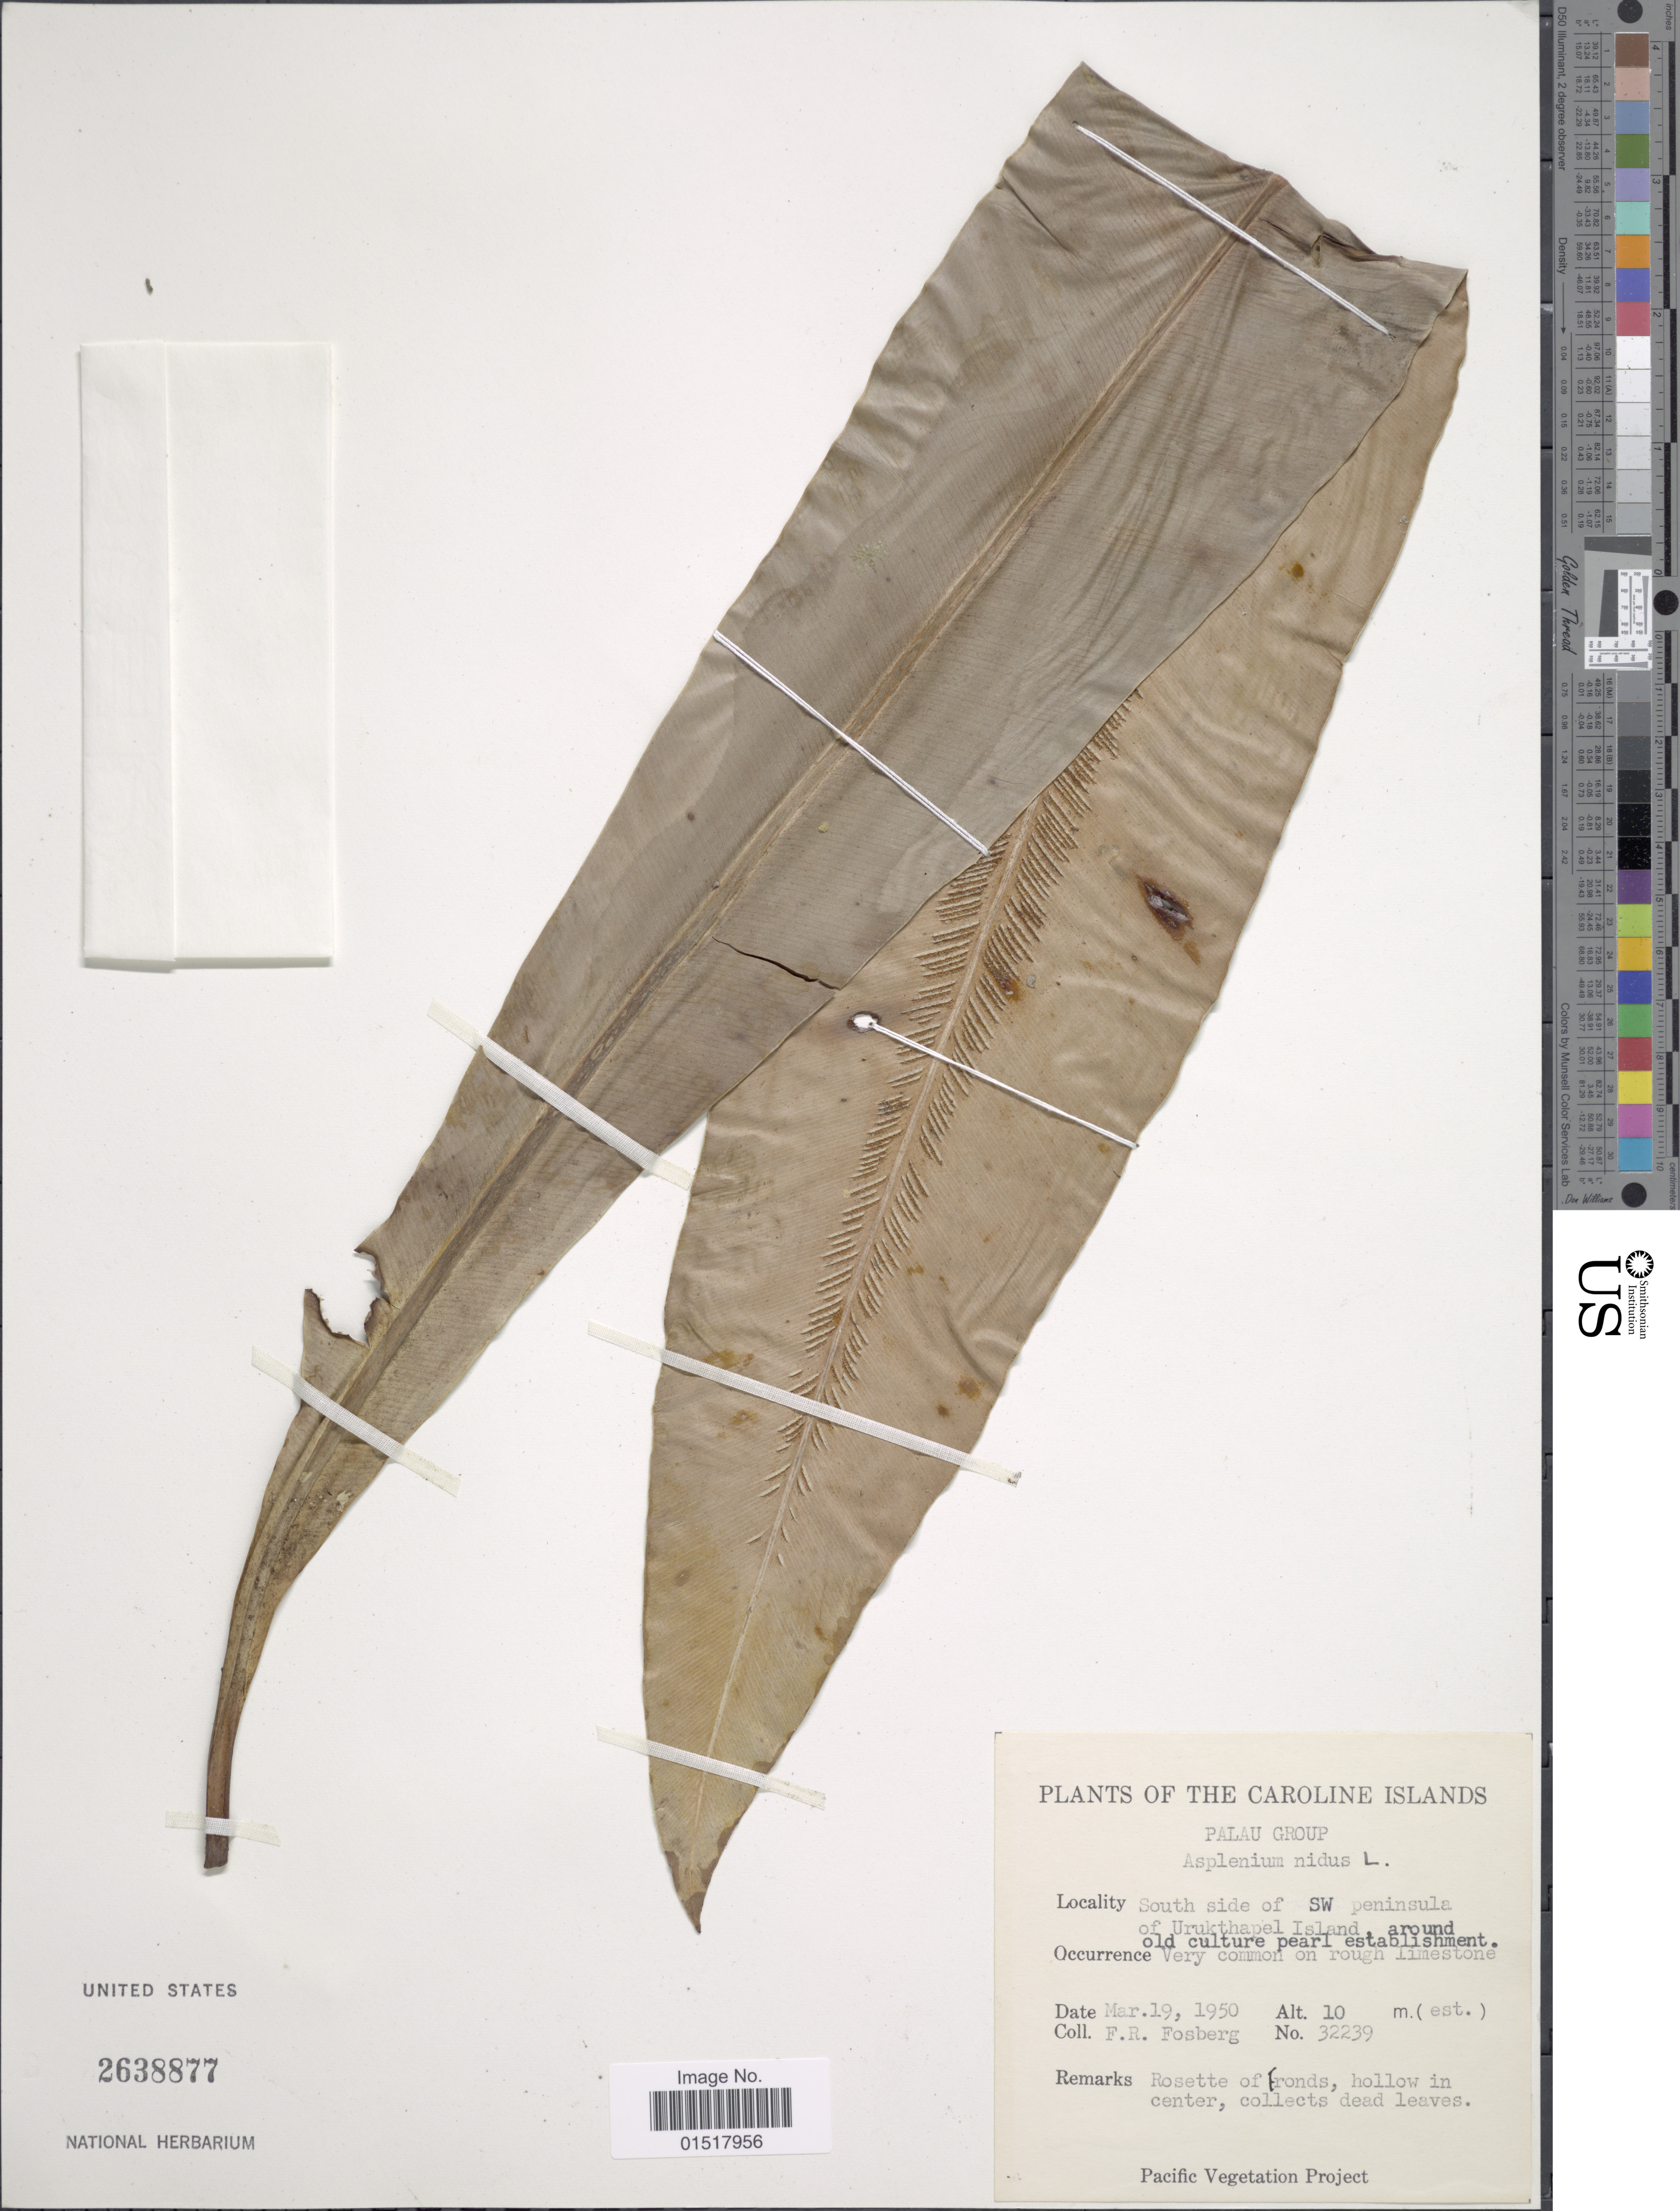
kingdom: Plantae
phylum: Tracheophyta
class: Polypodiopsida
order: Polypodiales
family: Aspleniaceae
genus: Asplenium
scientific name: Asplenium nidus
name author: L.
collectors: F. R. Fosberg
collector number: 32239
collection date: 1950-03-19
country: Palau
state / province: Koror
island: Ngeruktabel [Urukthapel]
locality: South side of SW peninsula of Urukthapel Island, around old culture pearl establishment.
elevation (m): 10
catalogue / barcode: US 2638877